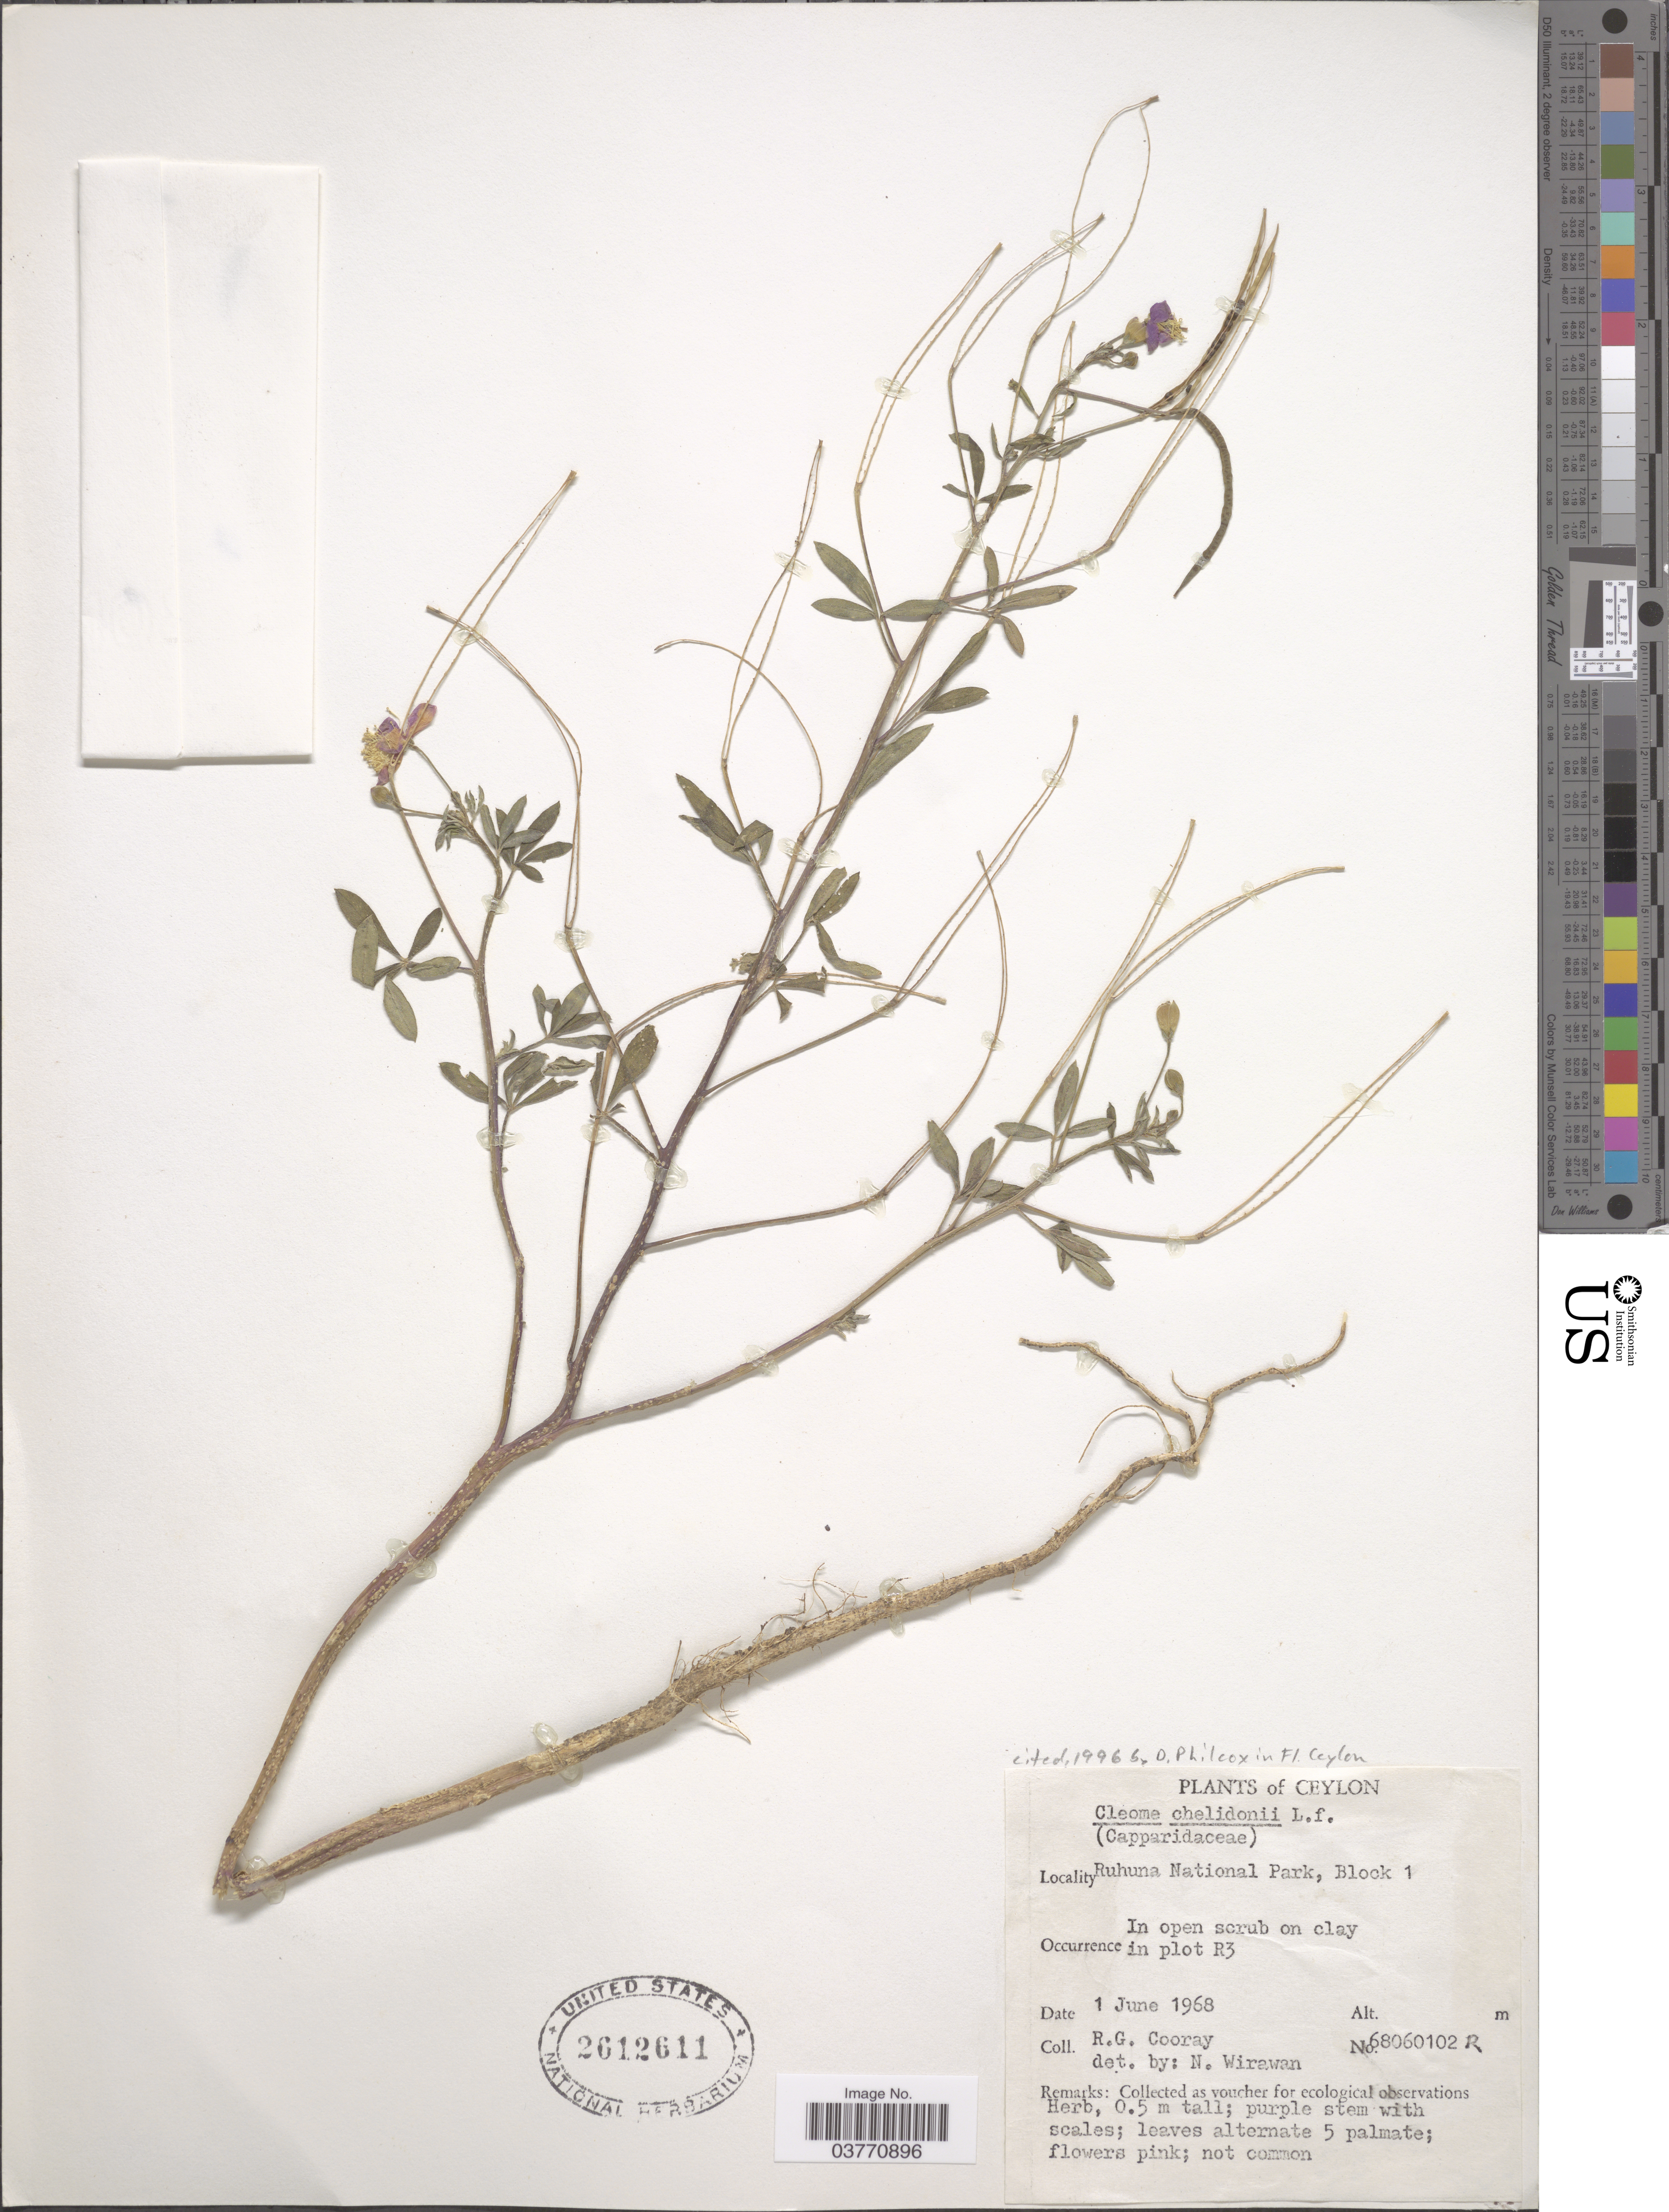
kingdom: Plantae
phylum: Tracheophyta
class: Magnoliopsida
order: Brassicales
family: Cleomaceae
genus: Corynandra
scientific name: Corynandra chelidonii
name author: (L. f.) Cochrane & Iltis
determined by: Strong, M. T., (US), Smithsonian Institution - National Museum of Natural History (UNITED STATES)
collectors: R. Cooray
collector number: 68060102R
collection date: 1968-06-01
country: Sri Lanka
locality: Ceylon. Ruhuna National Park, Block 1. In open scrub on clay in plot R3.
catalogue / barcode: US 2612611